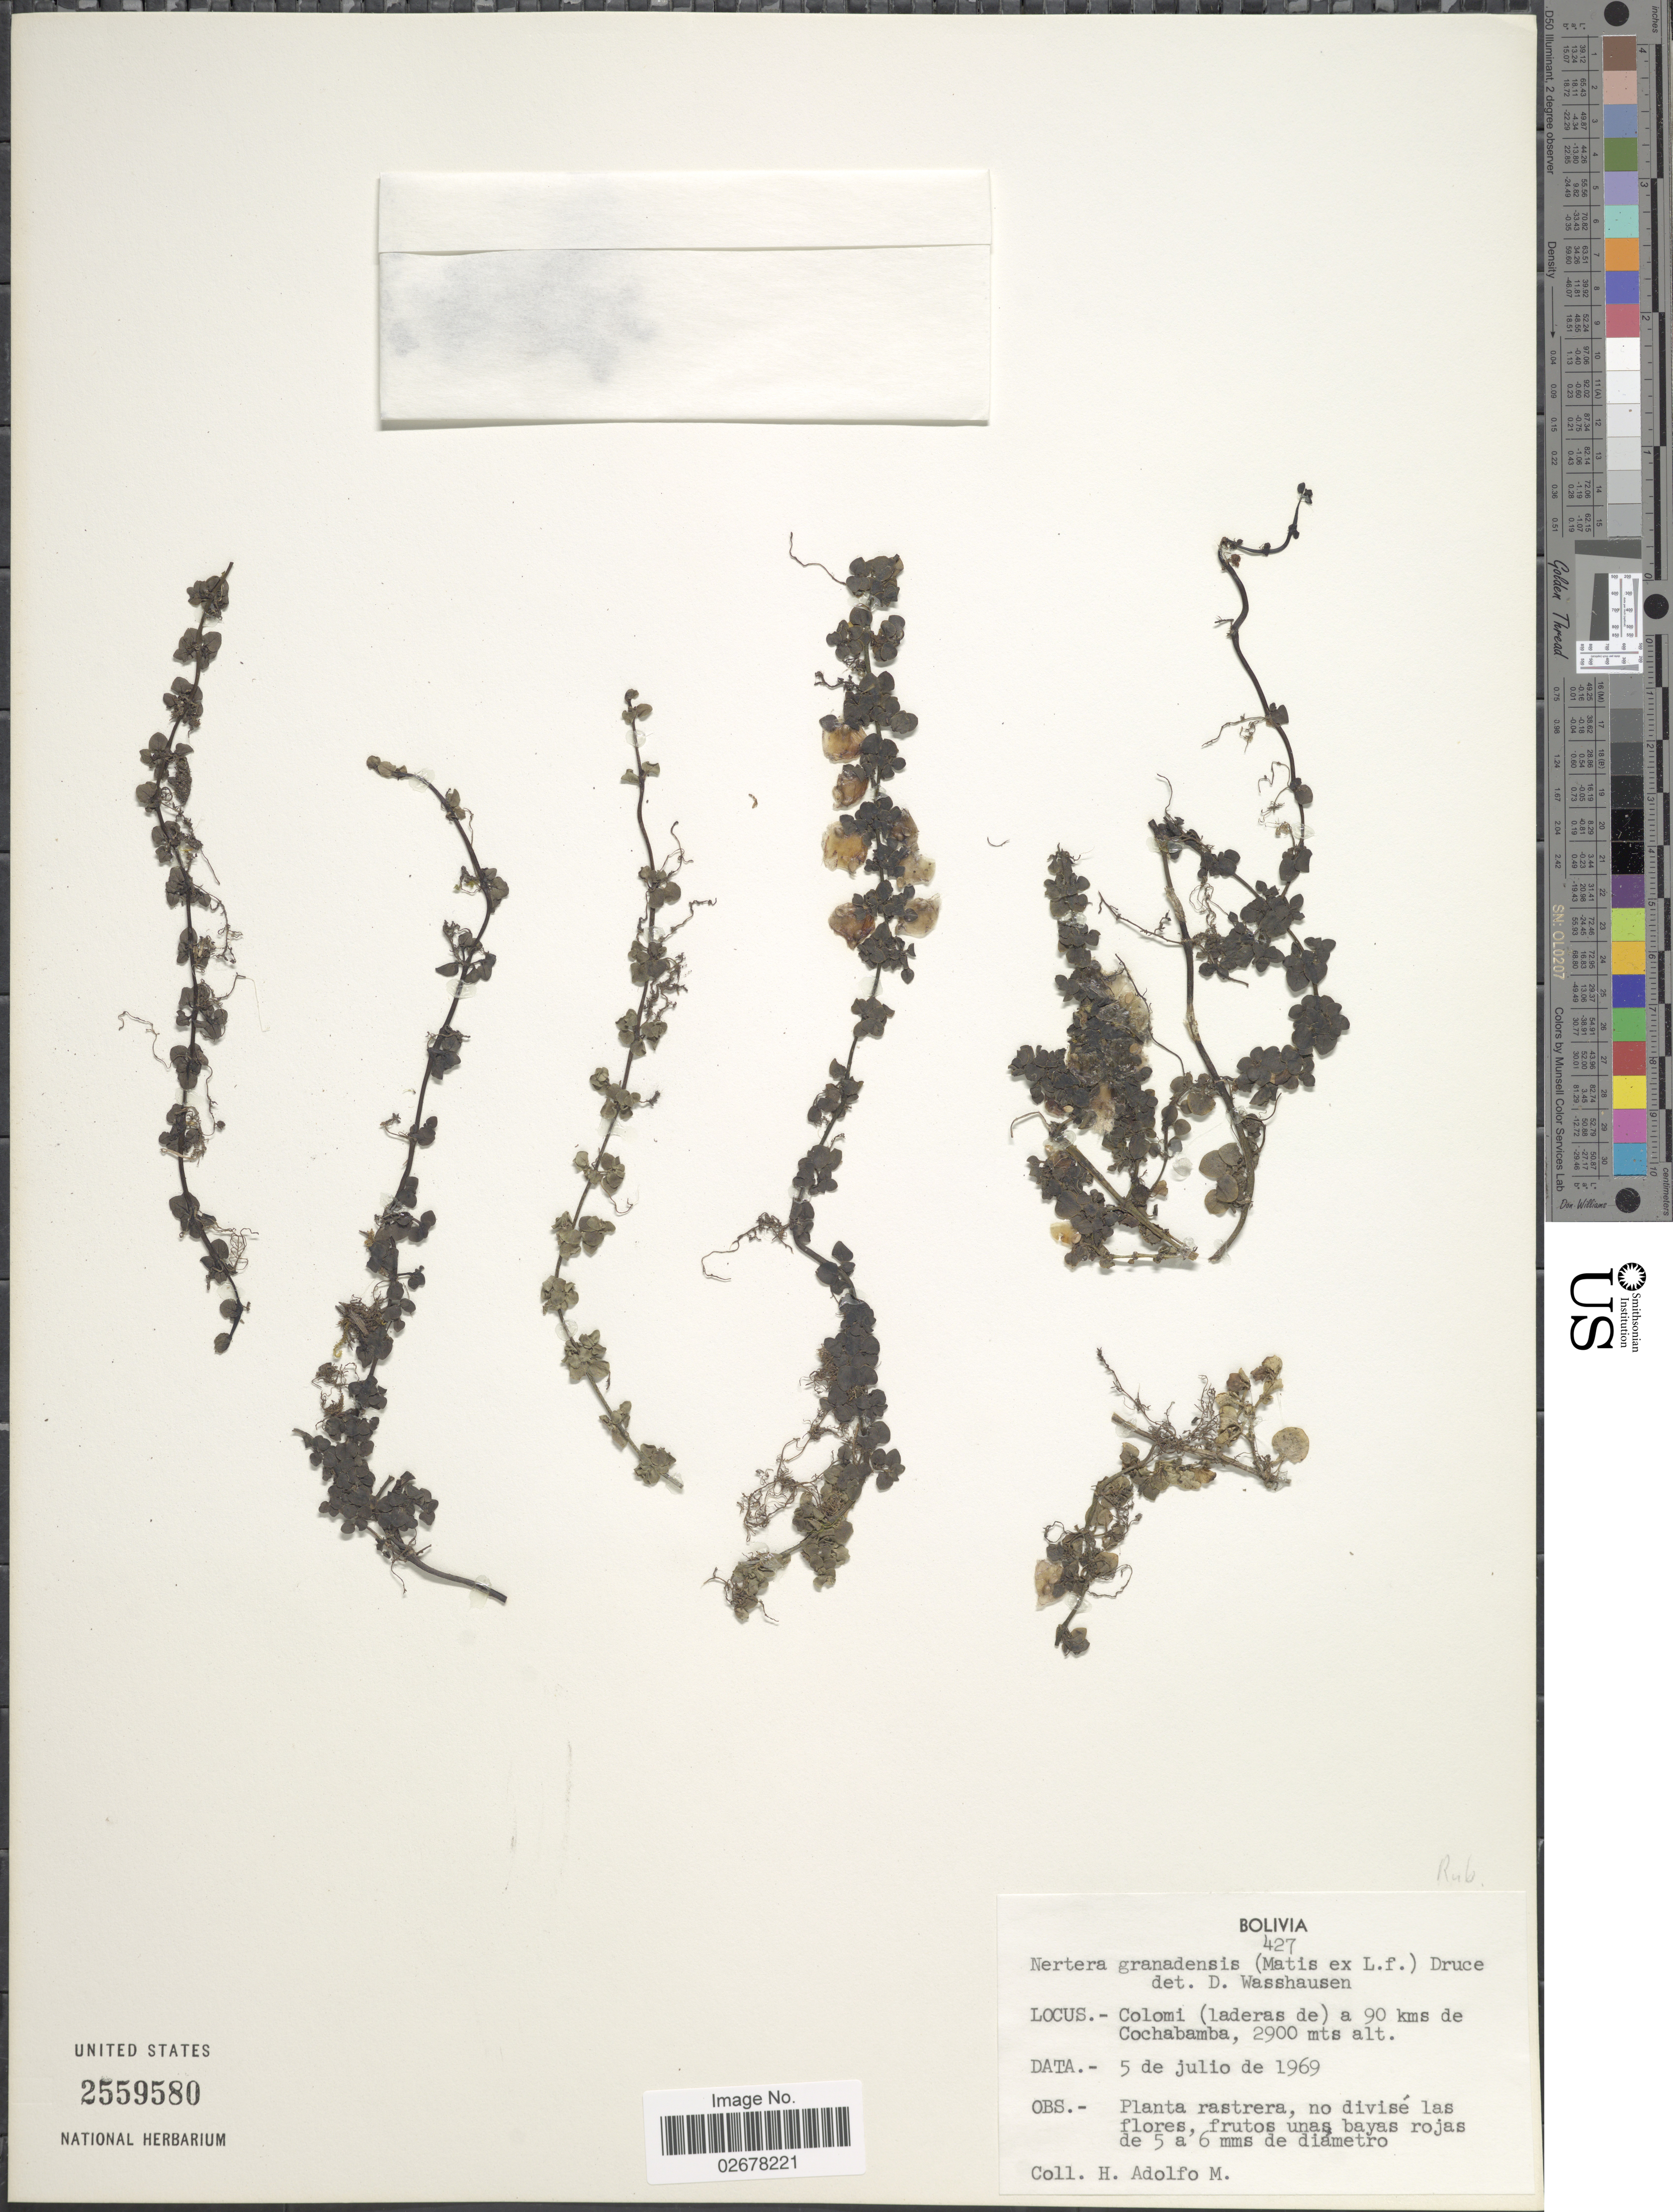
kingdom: Plantae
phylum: Tracheophyta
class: Magnoliopsida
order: Gentianales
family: Rubiaceae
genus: Nertera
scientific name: Nertera depressa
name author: Banks & Sol. ex Gaertn.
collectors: H. Adolfo M.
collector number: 427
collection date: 1969-07-05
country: Bolivia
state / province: Cochabamba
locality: Colomi (laderas de) a 90 kms de Cochabamba.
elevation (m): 2900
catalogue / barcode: US 2559580